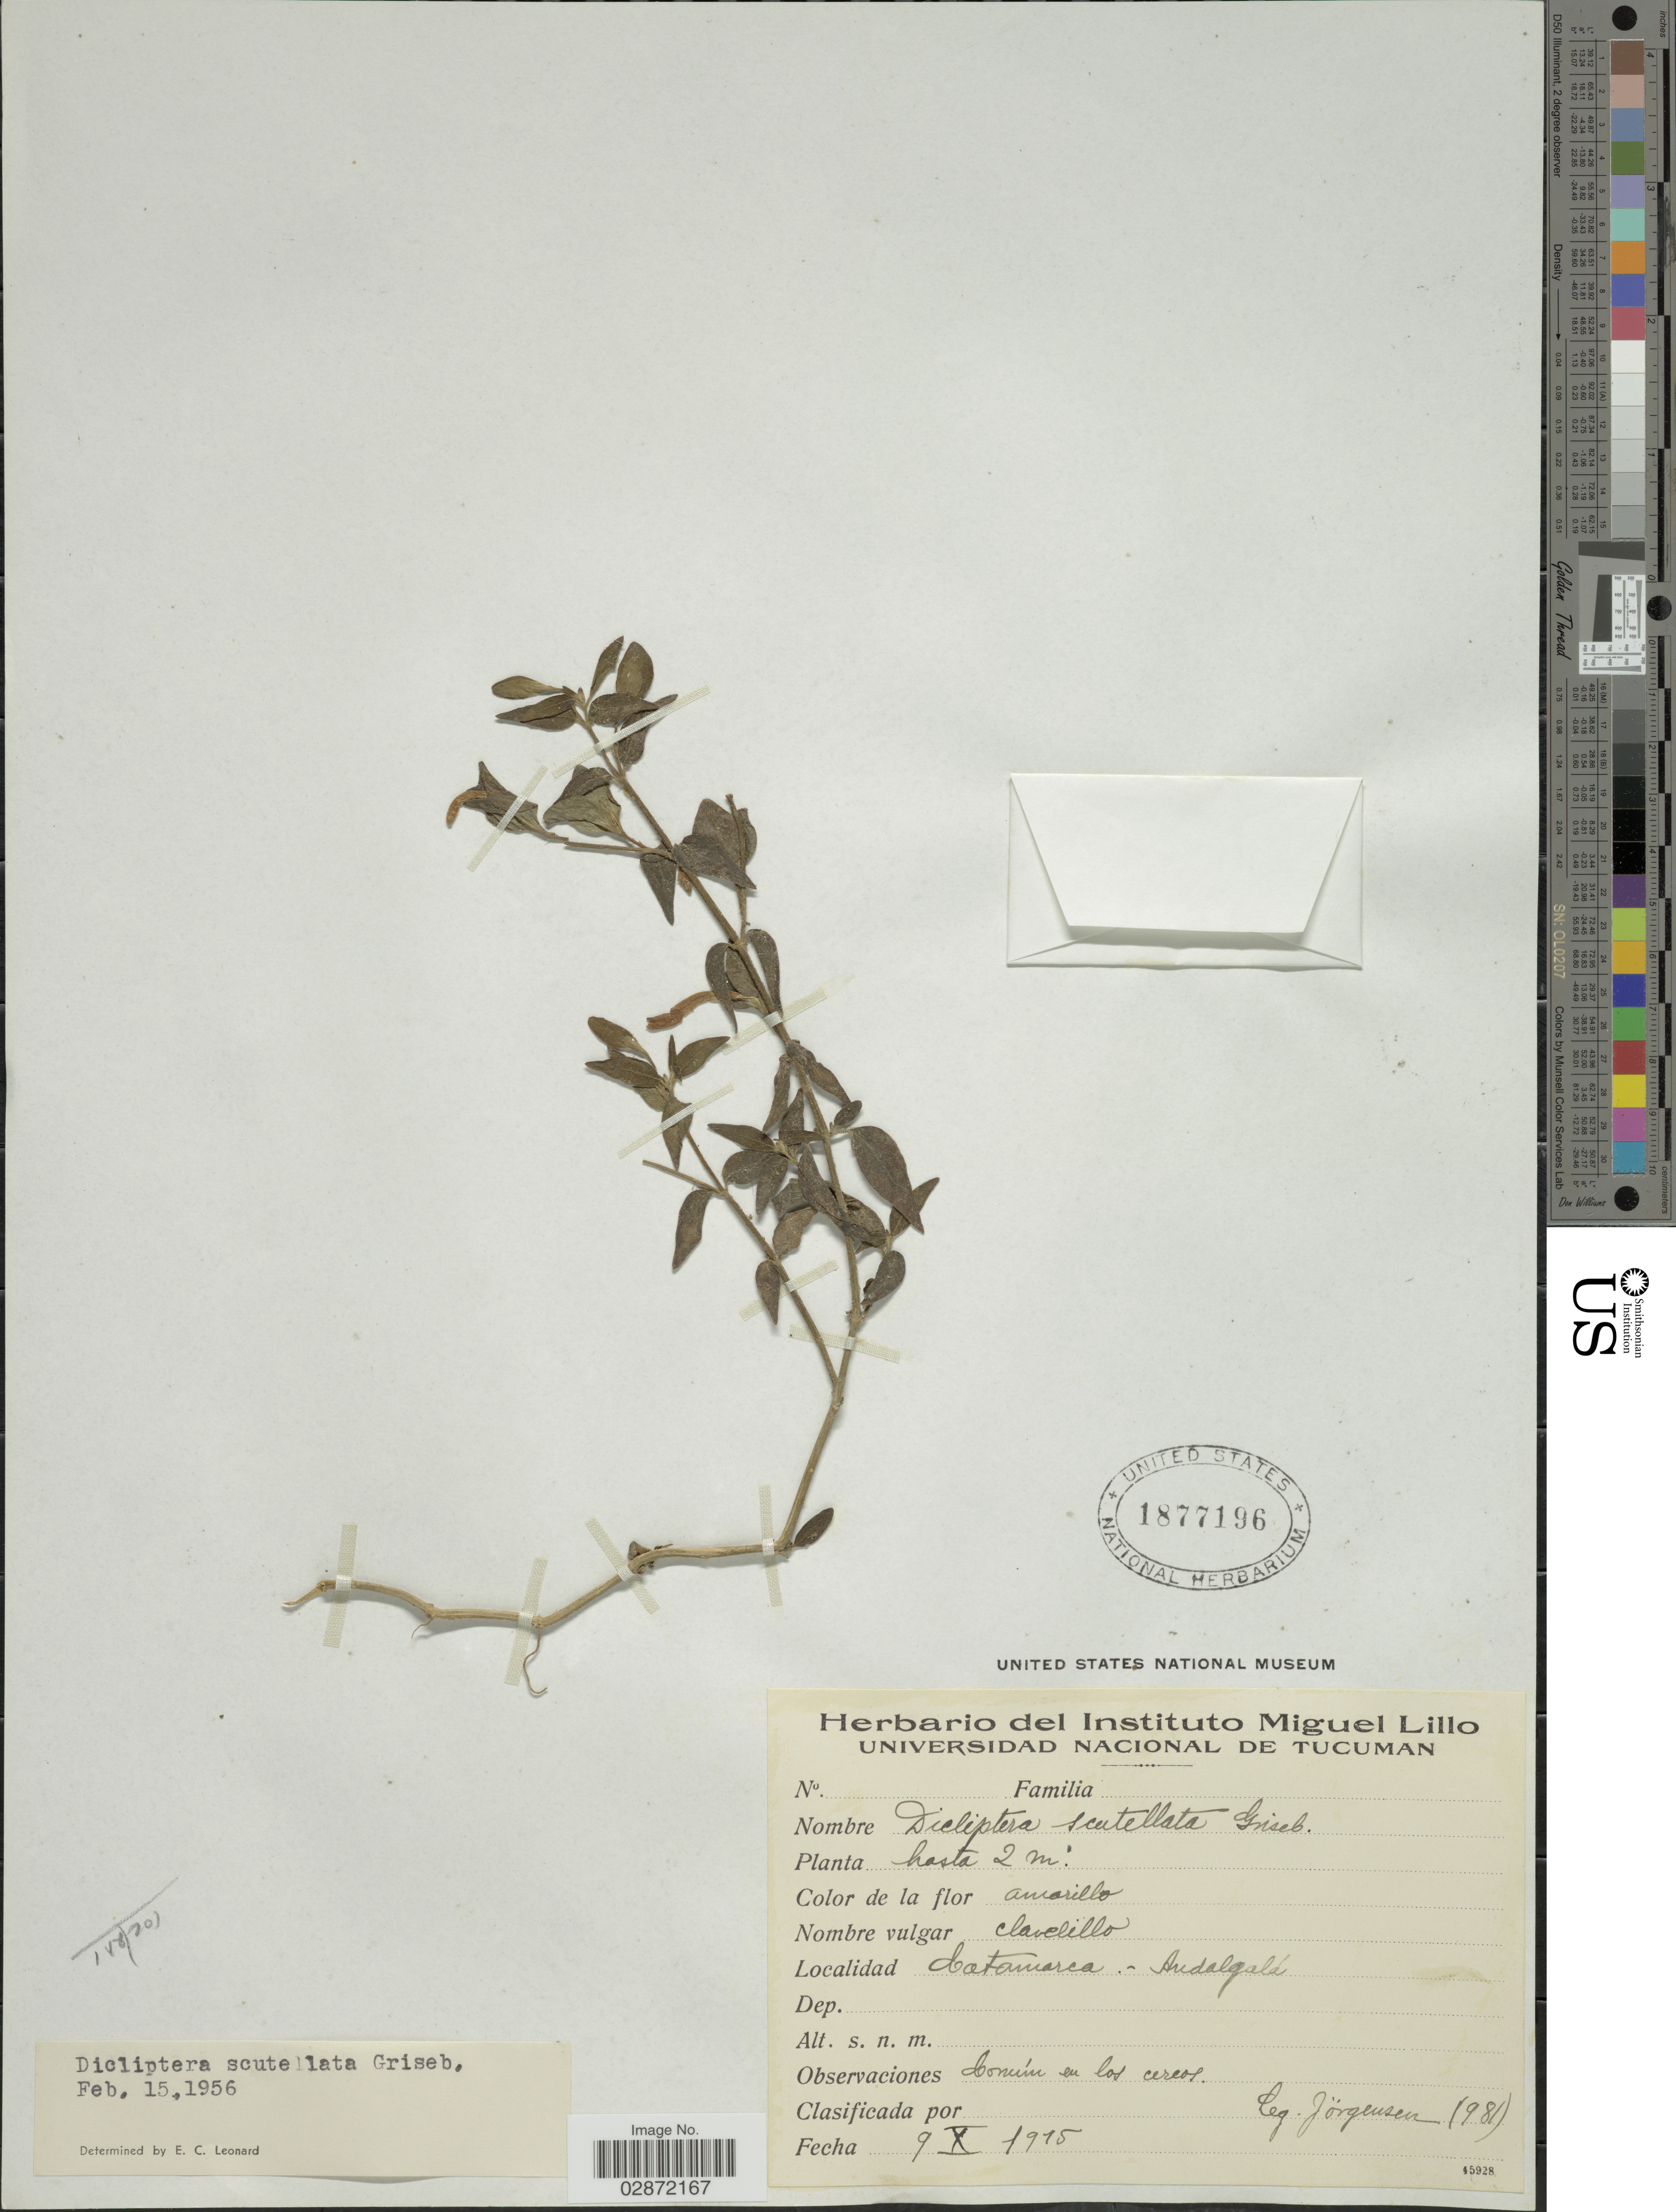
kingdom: Plantae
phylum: Tracheophyta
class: Magnoliopsida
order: Lamiales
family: Acanthaceae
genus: Dicliptera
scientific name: Dicliptera scutellata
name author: Griseb.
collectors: Jorgensen, --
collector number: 981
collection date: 1915-10-09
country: Argentina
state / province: Catamarca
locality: Catamarca - Andalgalá.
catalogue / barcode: US 1877196